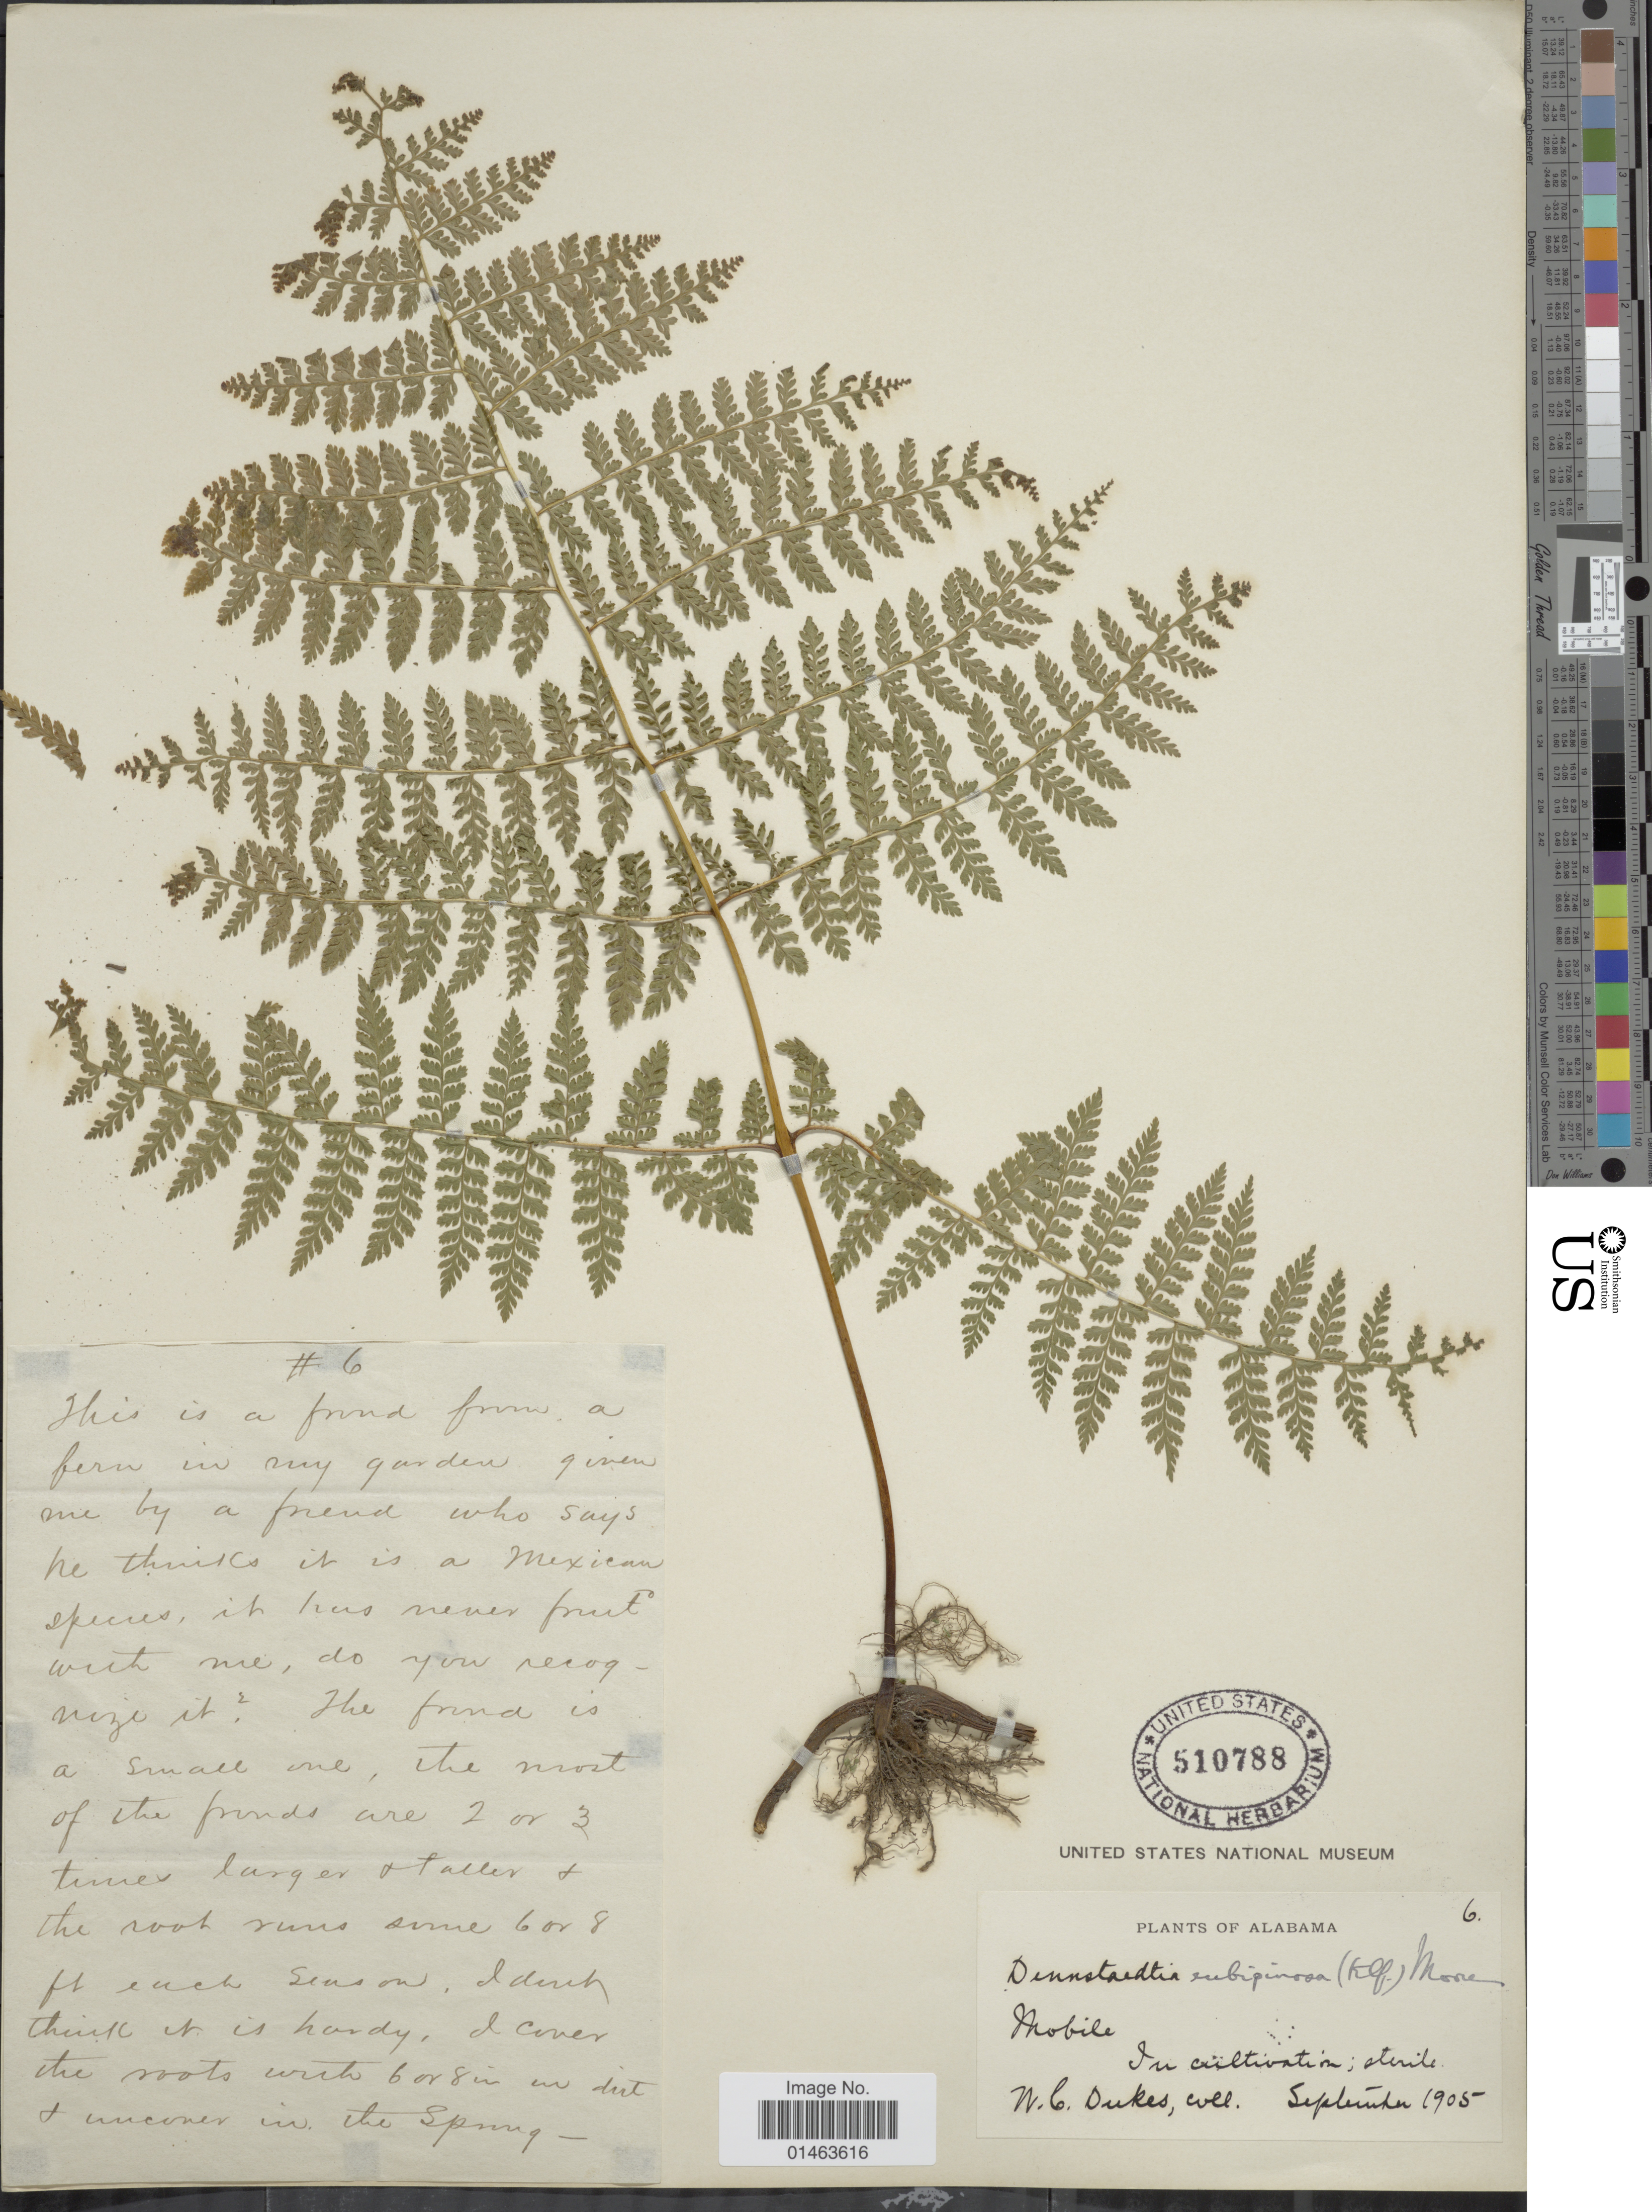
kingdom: Plantae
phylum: Tracheophyta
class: Polypodiopsida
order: Polypodiales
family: Dennstaedtiaceae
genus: Dennstaedtia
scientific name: Dennstaedtia cicutaria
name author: (Sw.) T. Moore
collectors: W. C. Dukes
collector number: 6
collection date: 1905-09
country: United States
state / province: Alabama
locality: Mobile, in cultivation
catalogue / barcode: US 510788